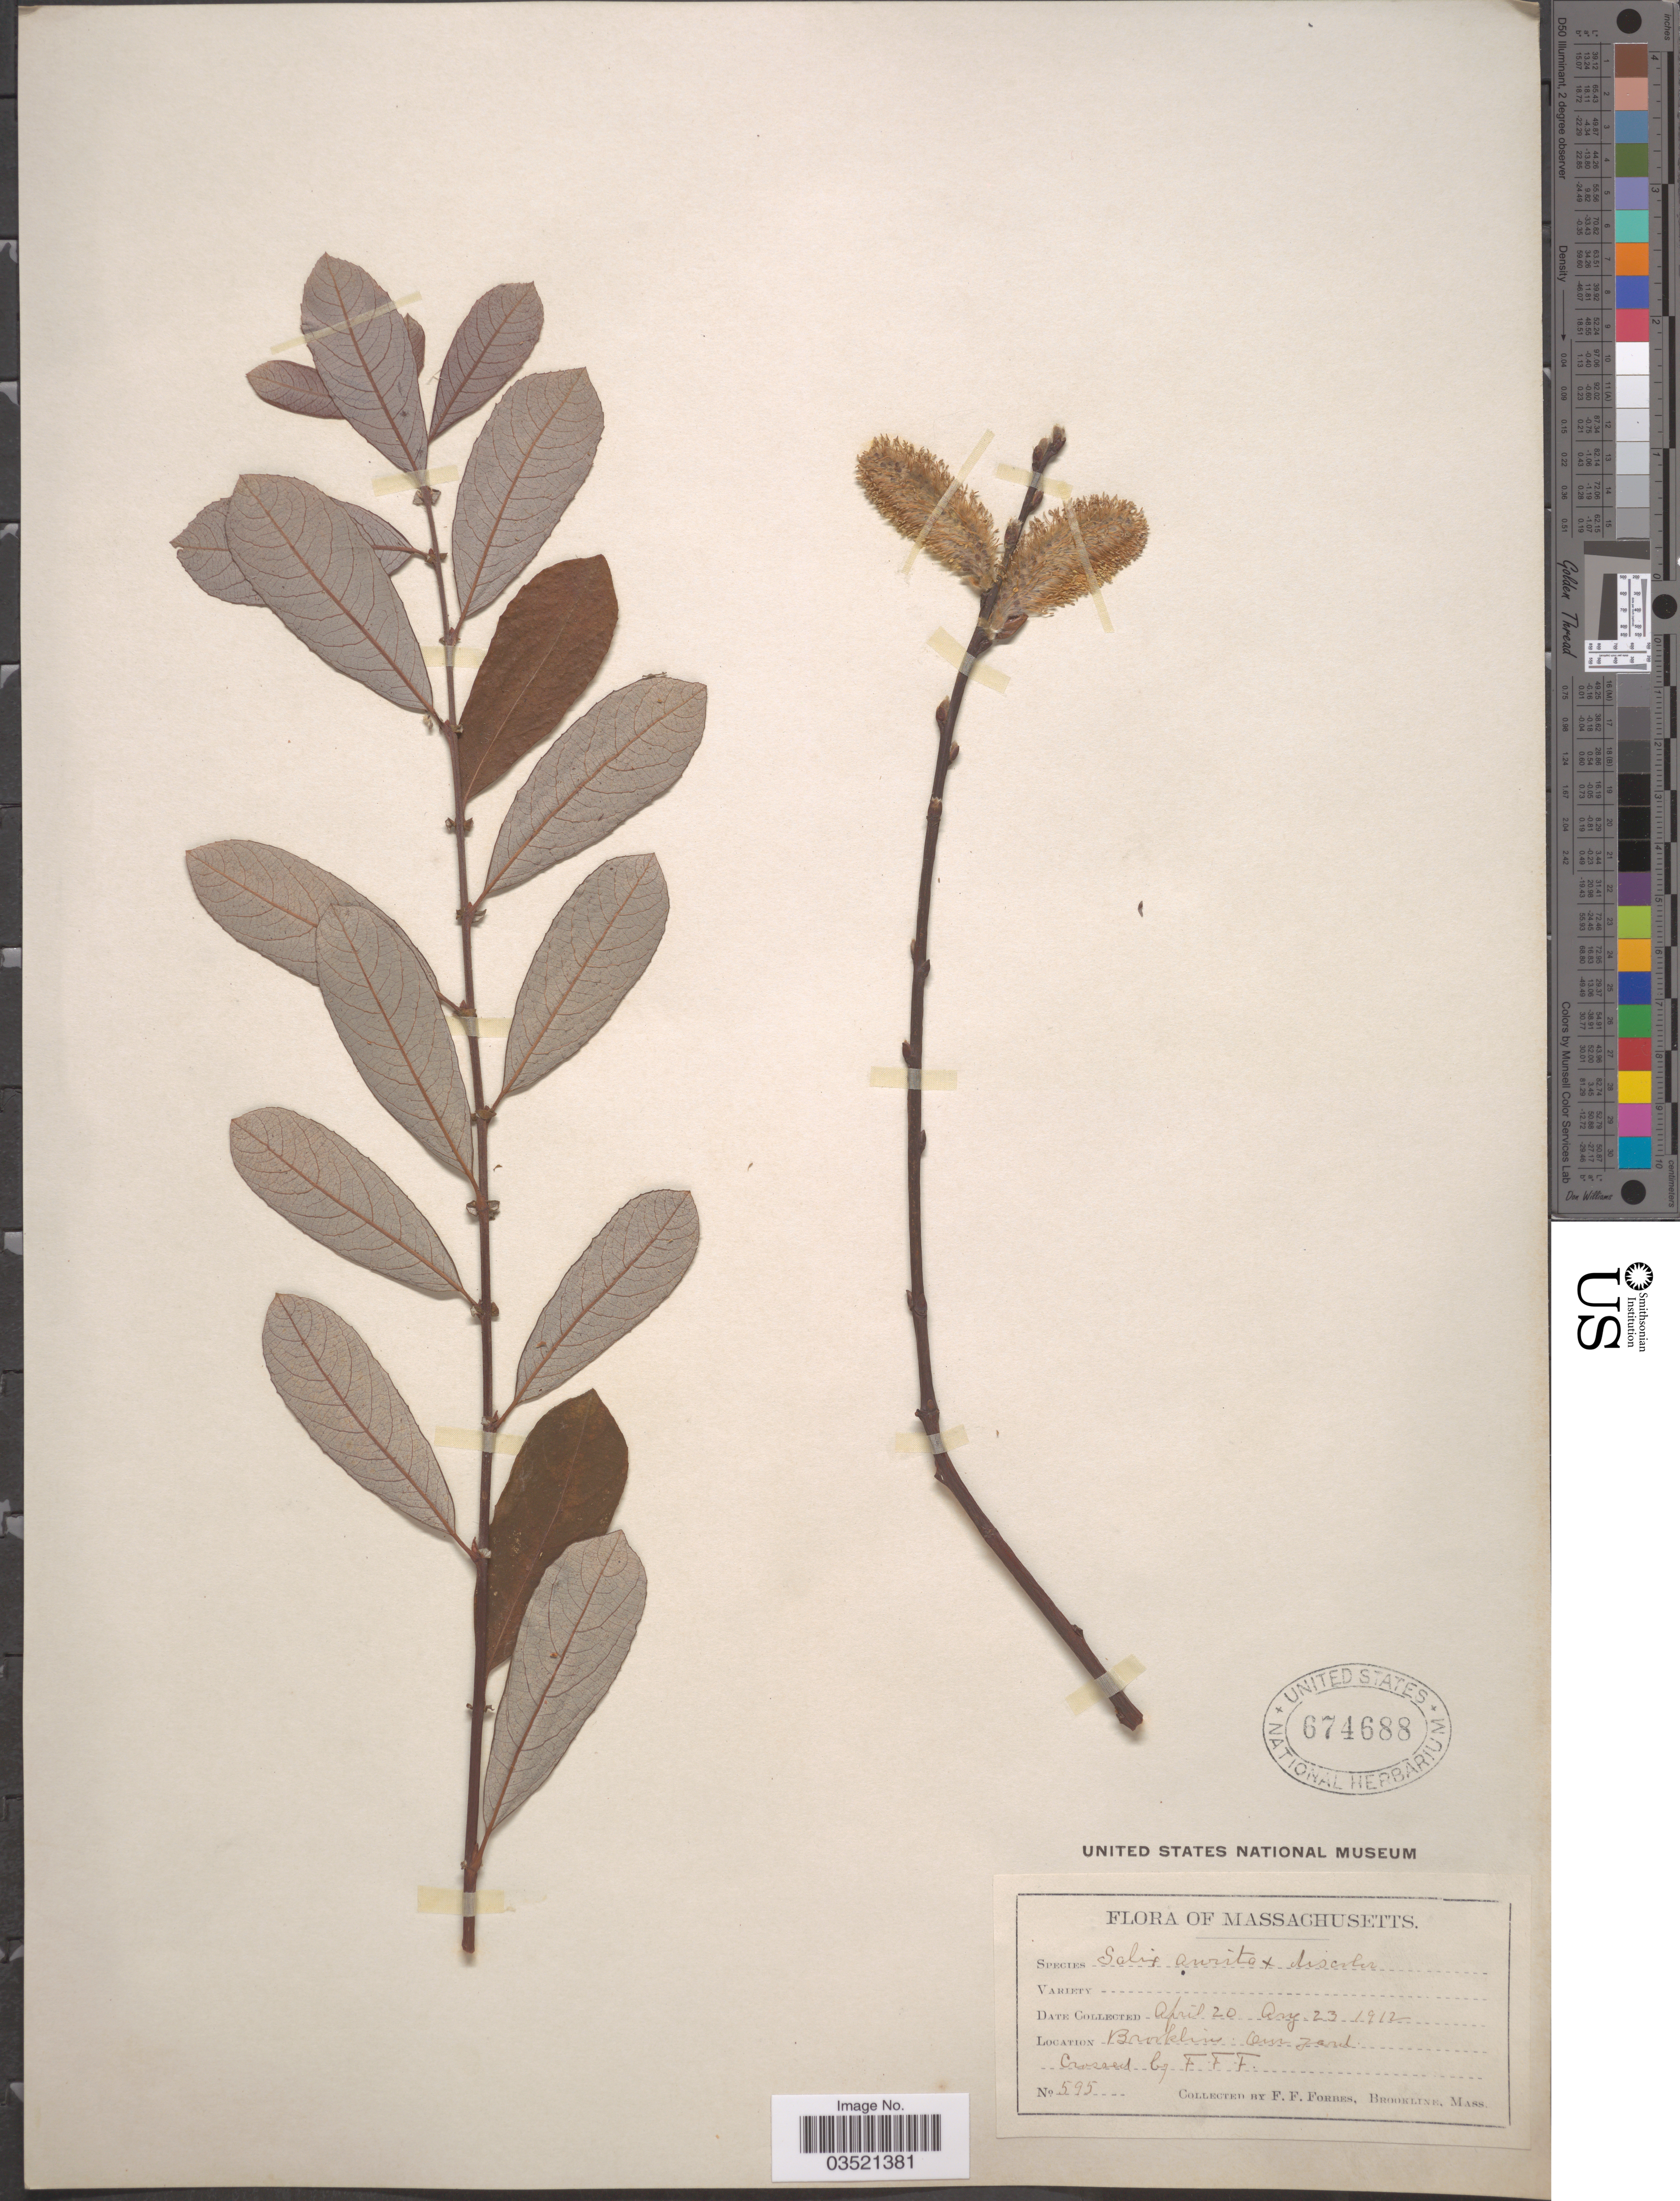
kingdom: Plantae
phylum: Tracheophyta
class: Magnoliopsida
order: Malpighiales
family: Salicaceae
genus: Salix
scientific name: Salix aurita x S. discolor Muhl.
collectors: F. Forbes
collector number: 595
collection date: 1912-04-20/1912-08-23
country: United States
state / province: Massachusetts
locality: Brooklin.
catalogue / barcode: US 674688